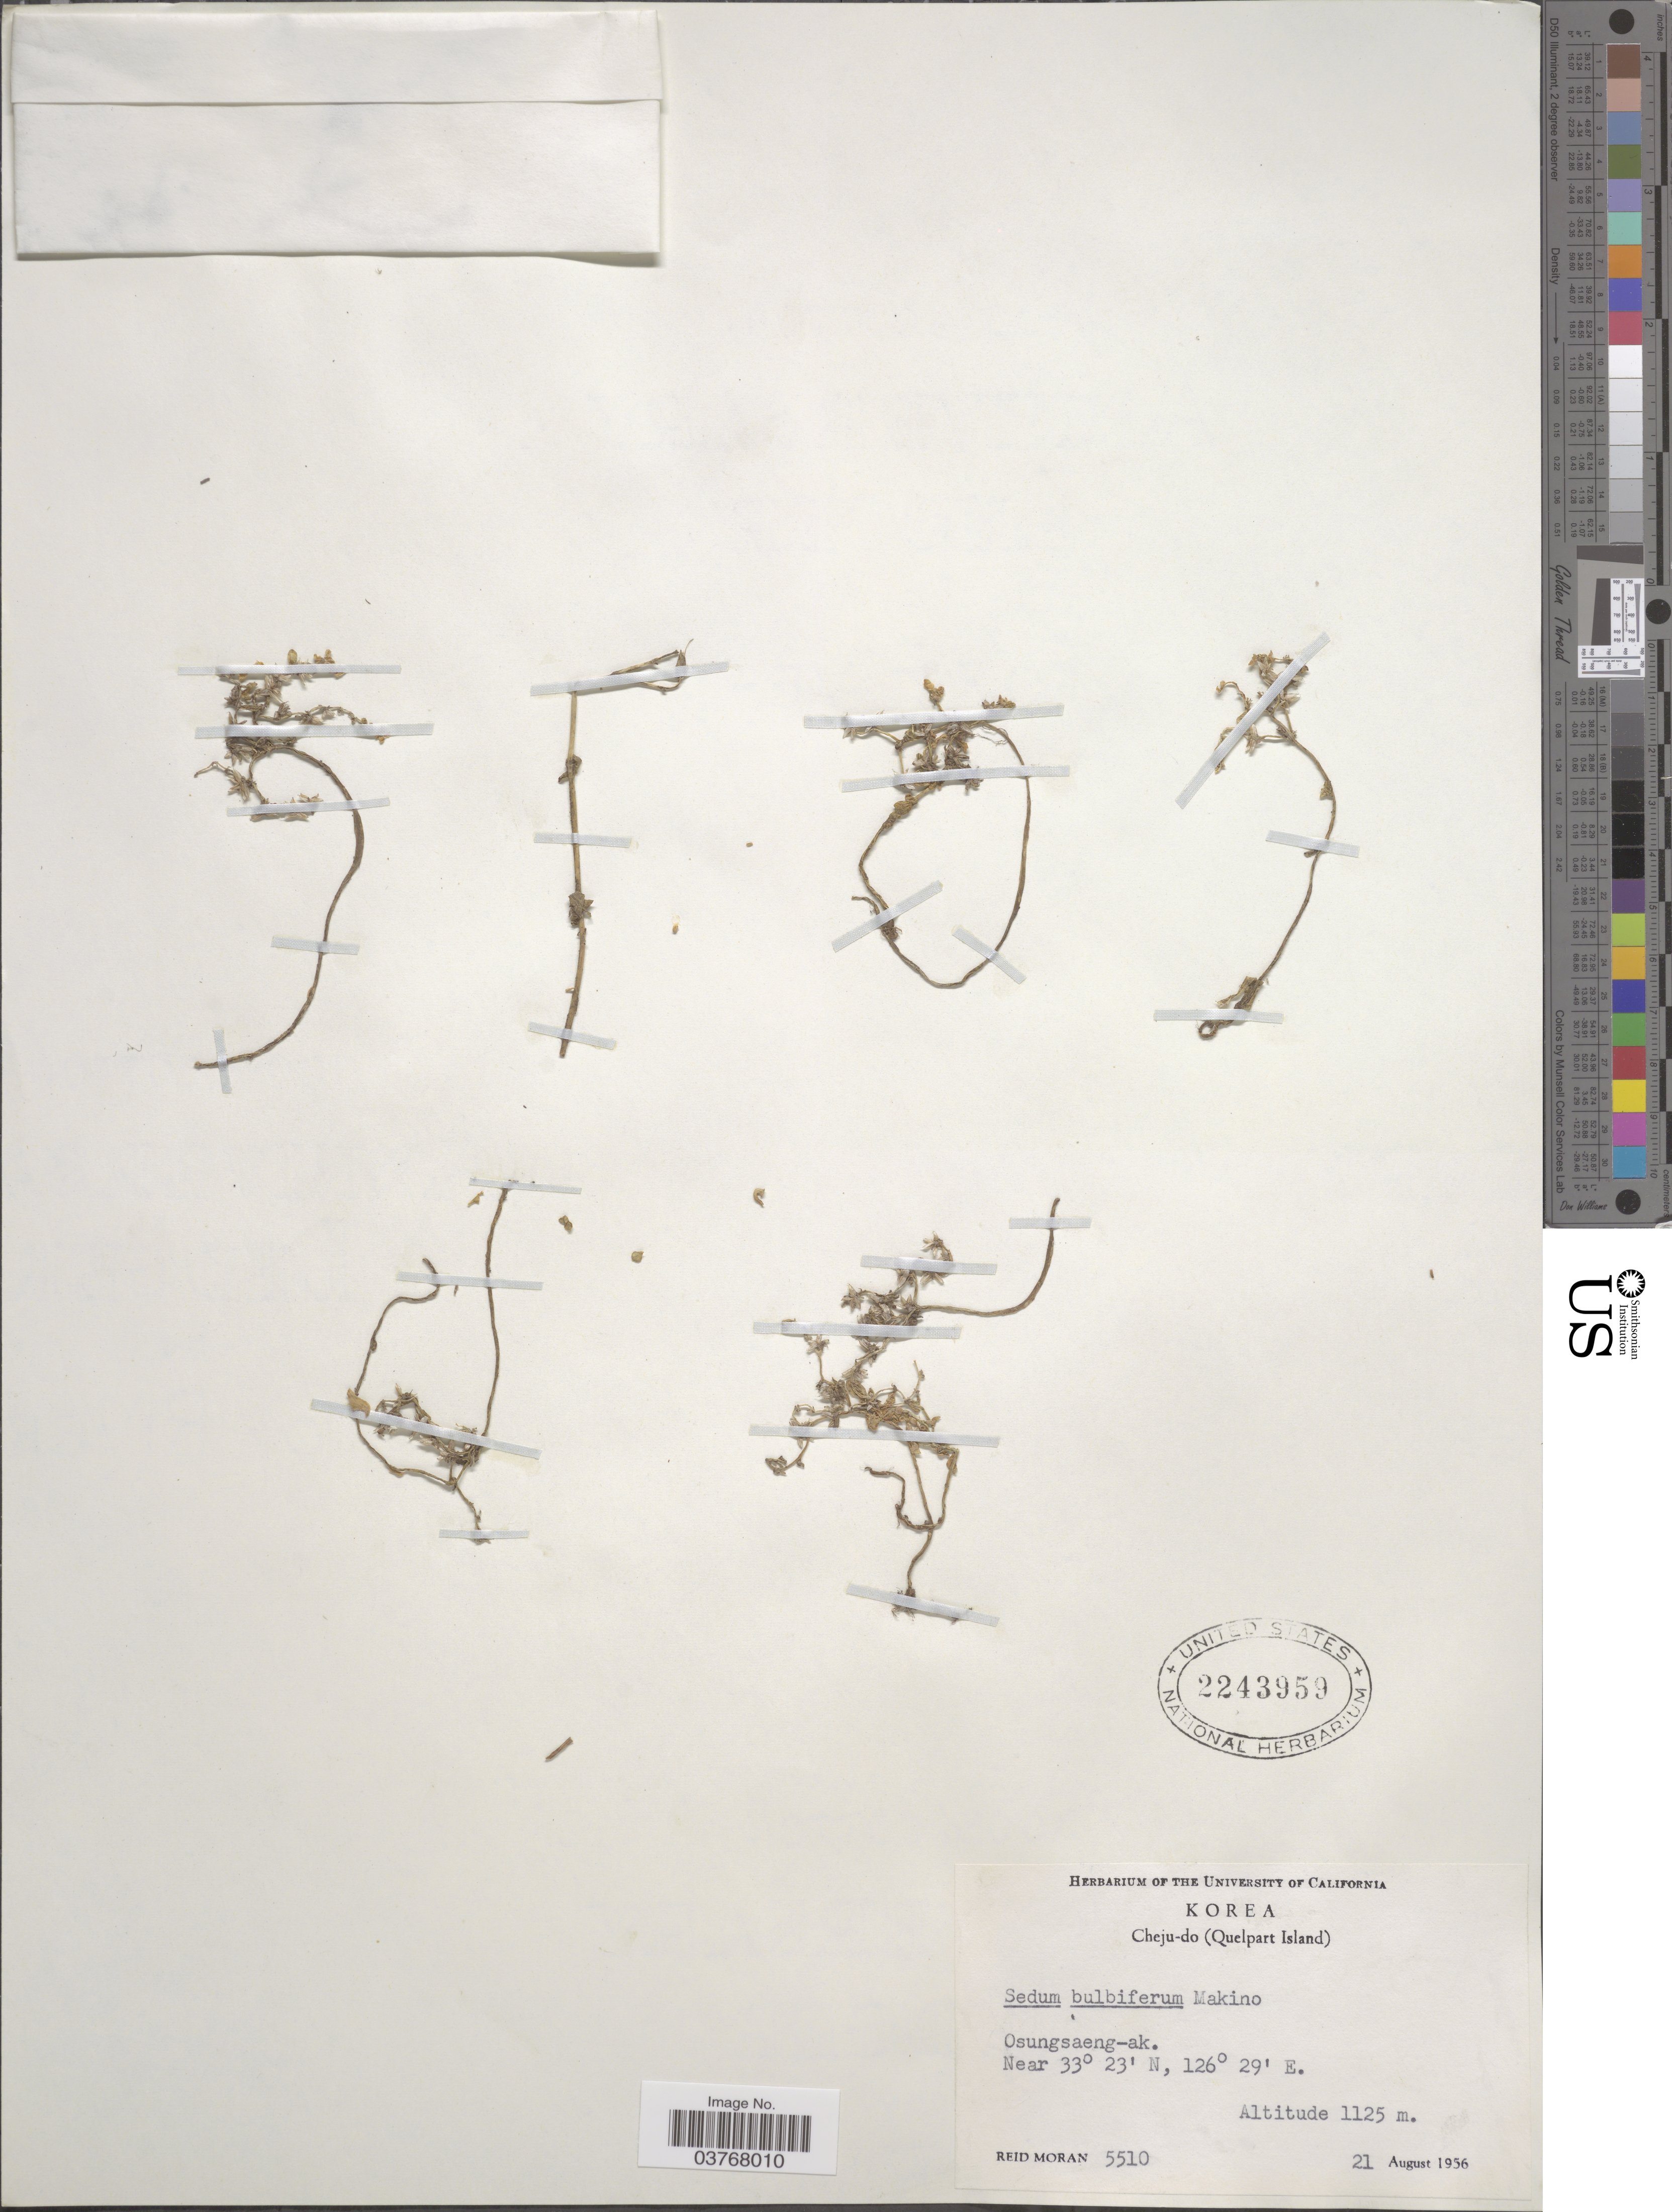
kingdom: Plantae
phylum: Tracheophyta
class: Magnoliopsida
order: Saxifragales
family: Crassulaceae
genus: Sedum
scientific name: Sedum bulbiferum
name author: Makino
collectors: R. Moran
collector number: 5510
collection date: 1956-08-21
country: South Korea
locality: Korea. Cheju-do (Quelpart Island). Osungsaeng-ak.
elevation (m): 1125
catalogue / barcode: US 2243959